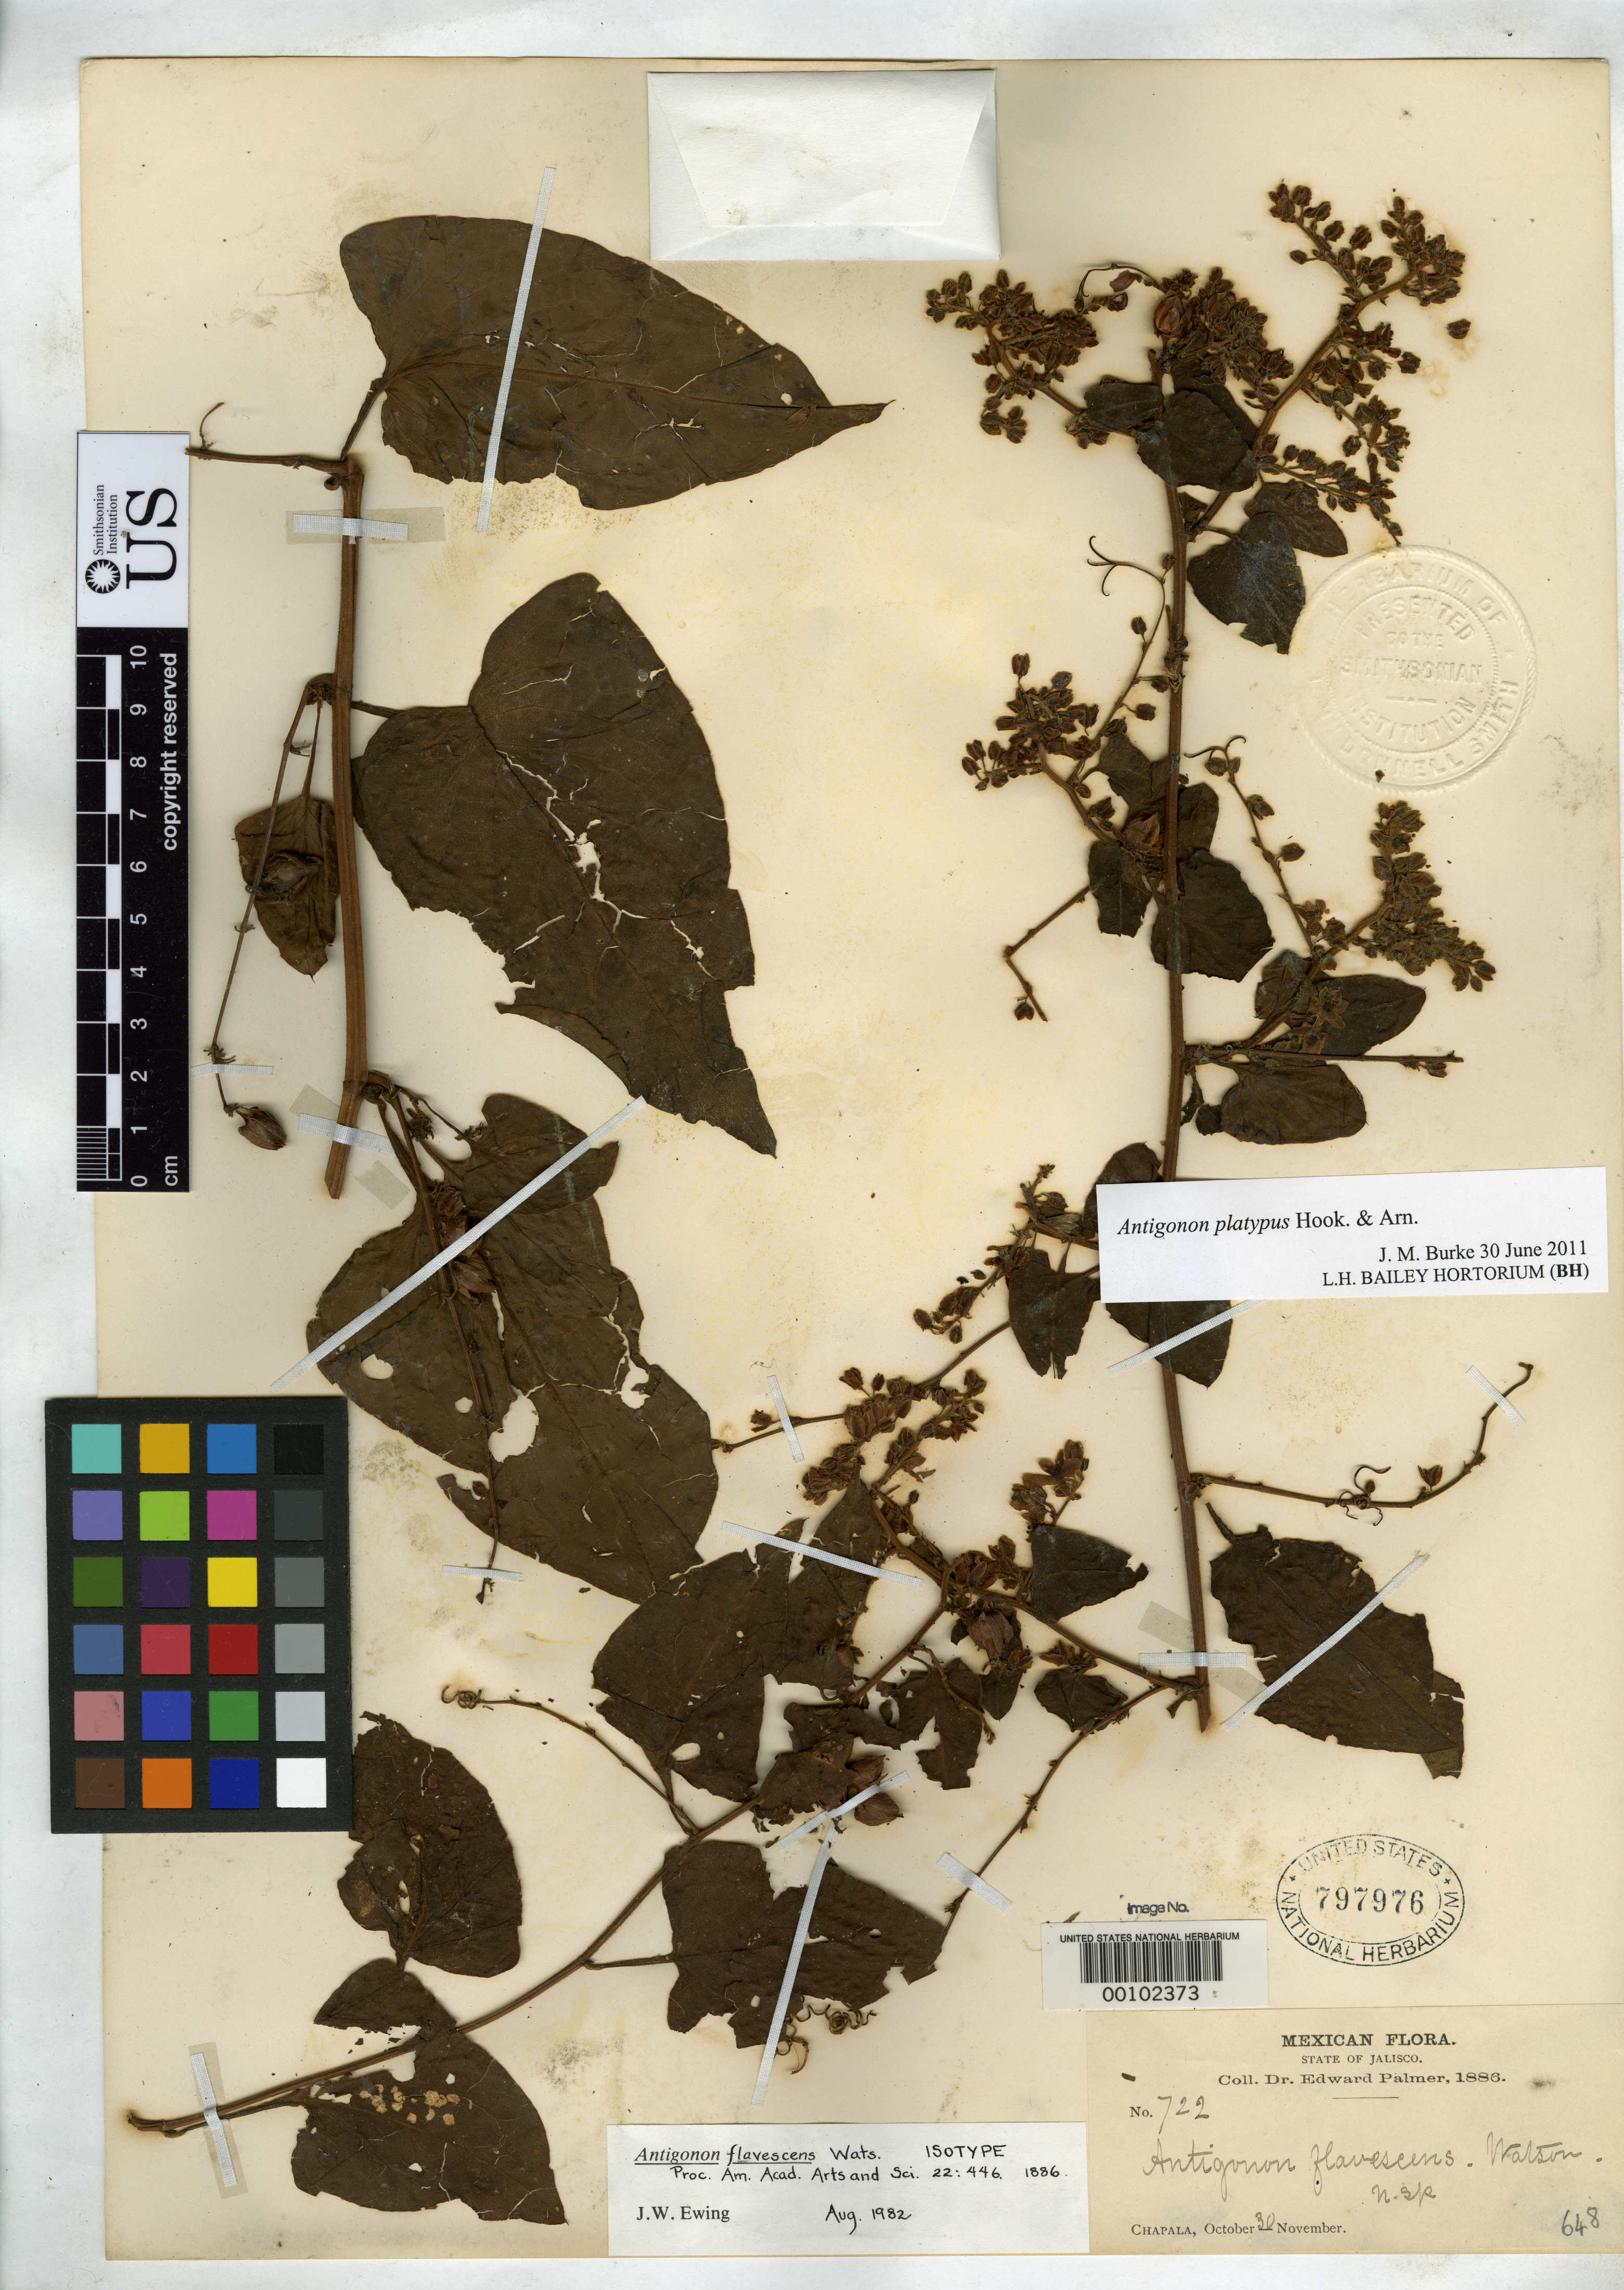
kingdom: Plantae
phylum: Tracheophyta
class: Magnoliopsida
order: Caryophyllales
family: Polygonaceae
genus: Antigonon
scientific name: Antigonon flavescens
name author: S. Watson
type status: Isotype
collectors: E. Palmer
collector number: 722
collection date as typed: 30 Nov 1886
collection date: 1886-11-30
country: Mexico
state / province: Jalisco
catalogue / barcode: US 797976